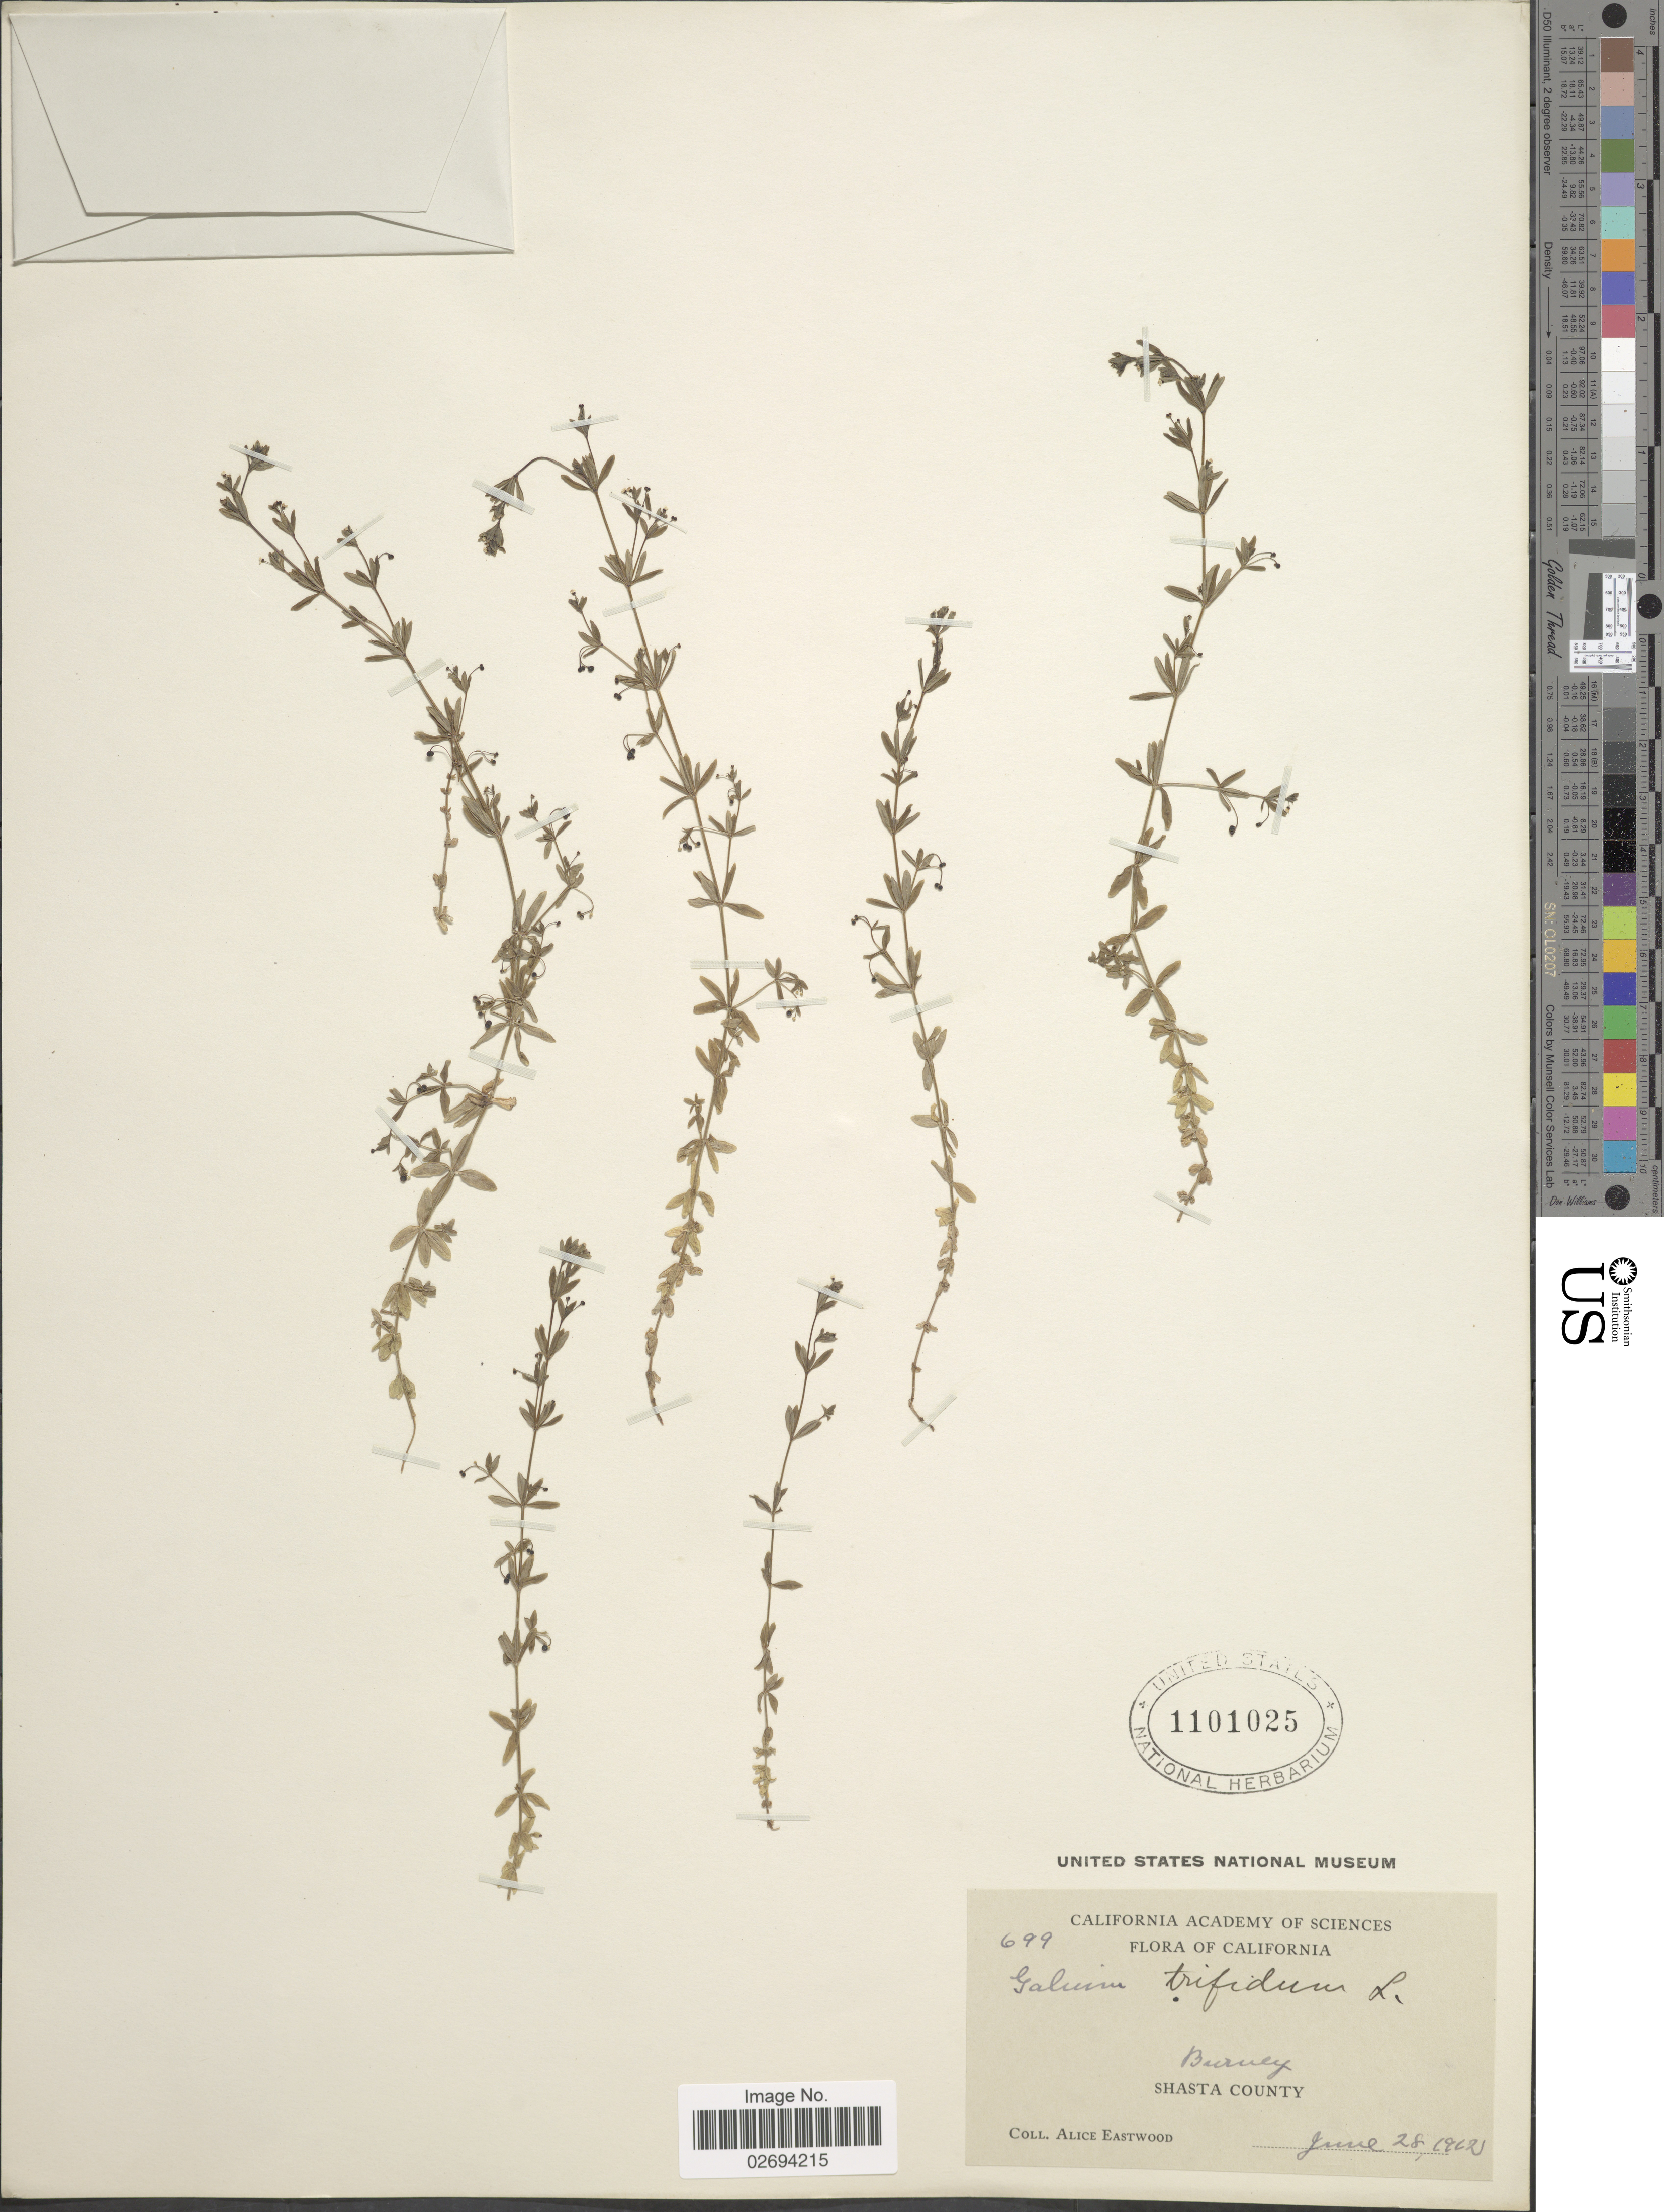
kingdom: Plantae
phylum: Tracheophyta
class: Magnoliopsida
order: Gentianales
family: Rubiaceae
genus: Galium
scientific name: Galium trifidum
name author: L.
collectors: A. Eastwood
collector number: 699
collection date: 1912-06-28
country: United States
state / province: California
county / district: Shasta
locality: Burney, Shasta County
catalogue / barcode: US 1101025